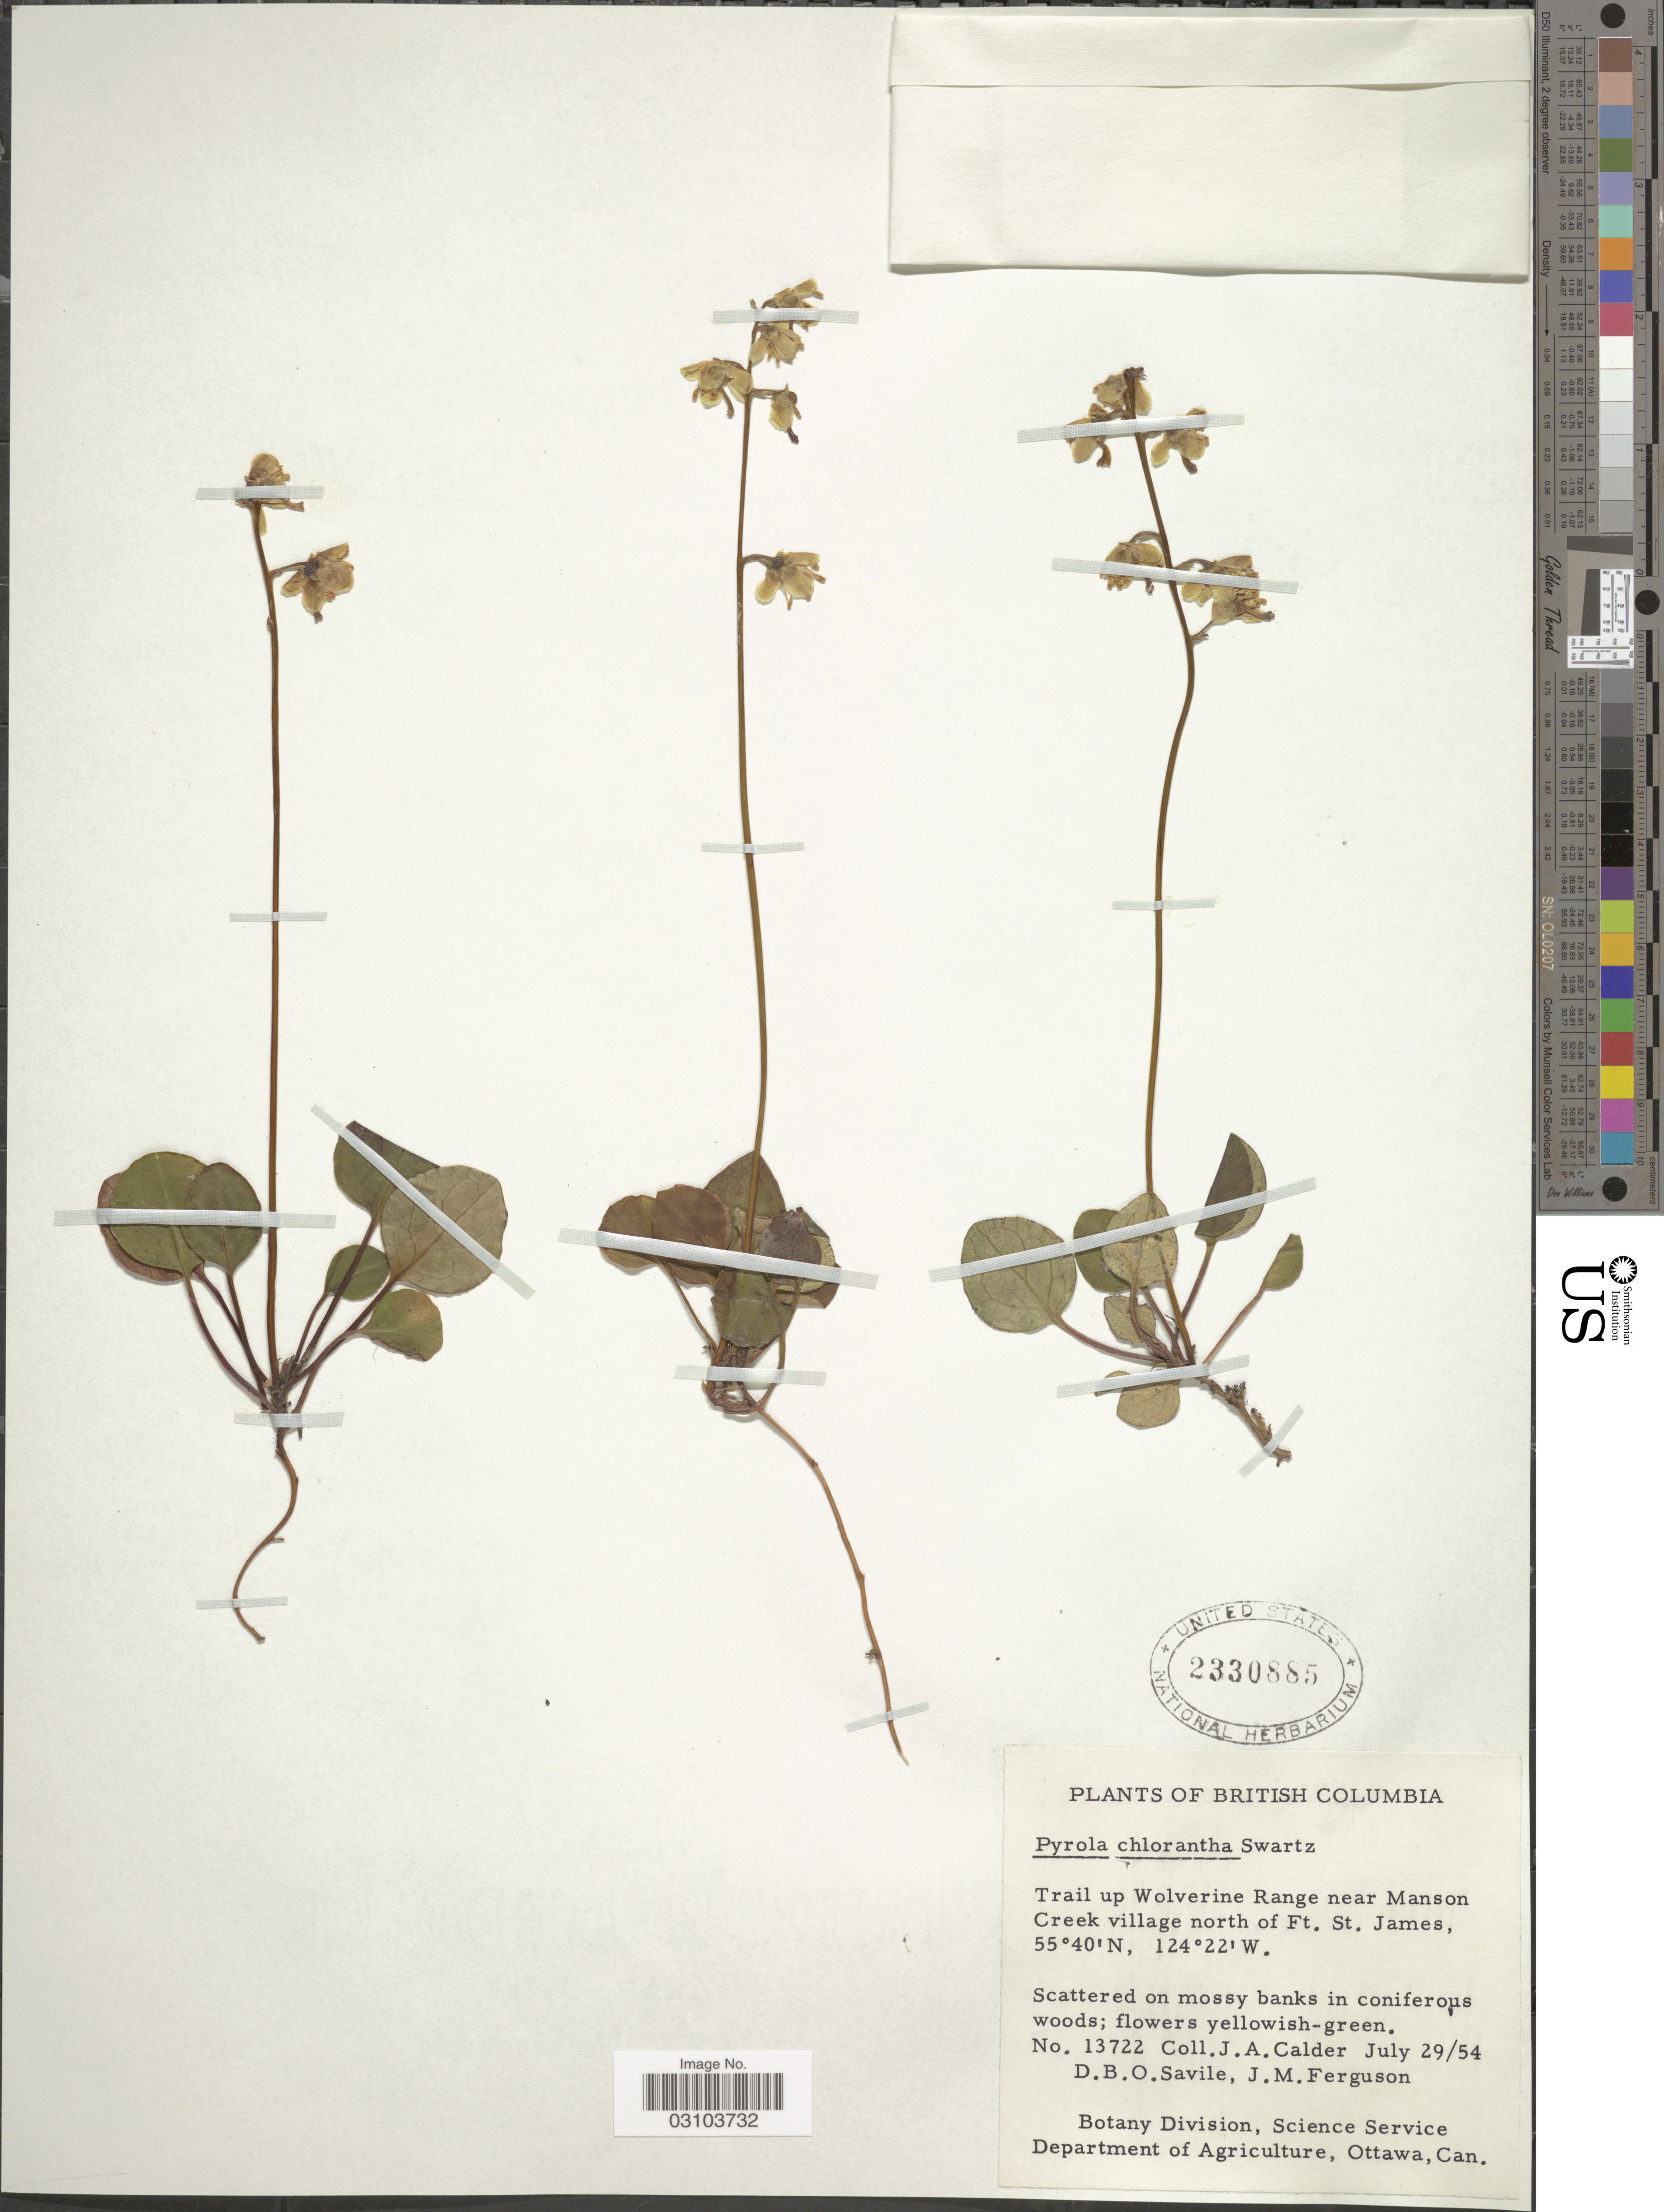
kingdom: Plantae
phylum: Tracheophyta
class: Magnoliopsida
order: Ericales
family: Ericaceae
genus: Pyrola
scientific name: Pyrola chlorantha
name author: Schweigg.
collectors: J. A. Calder, D. Savile & J. M. Ferguson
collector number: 13722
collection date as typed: Transcribed d/m/y: 29/7/54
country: Canada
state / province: British Columbia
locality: Trail up Wolverine Range near Manson Creek village north of Ft. St. James.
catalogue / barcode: US 2330885